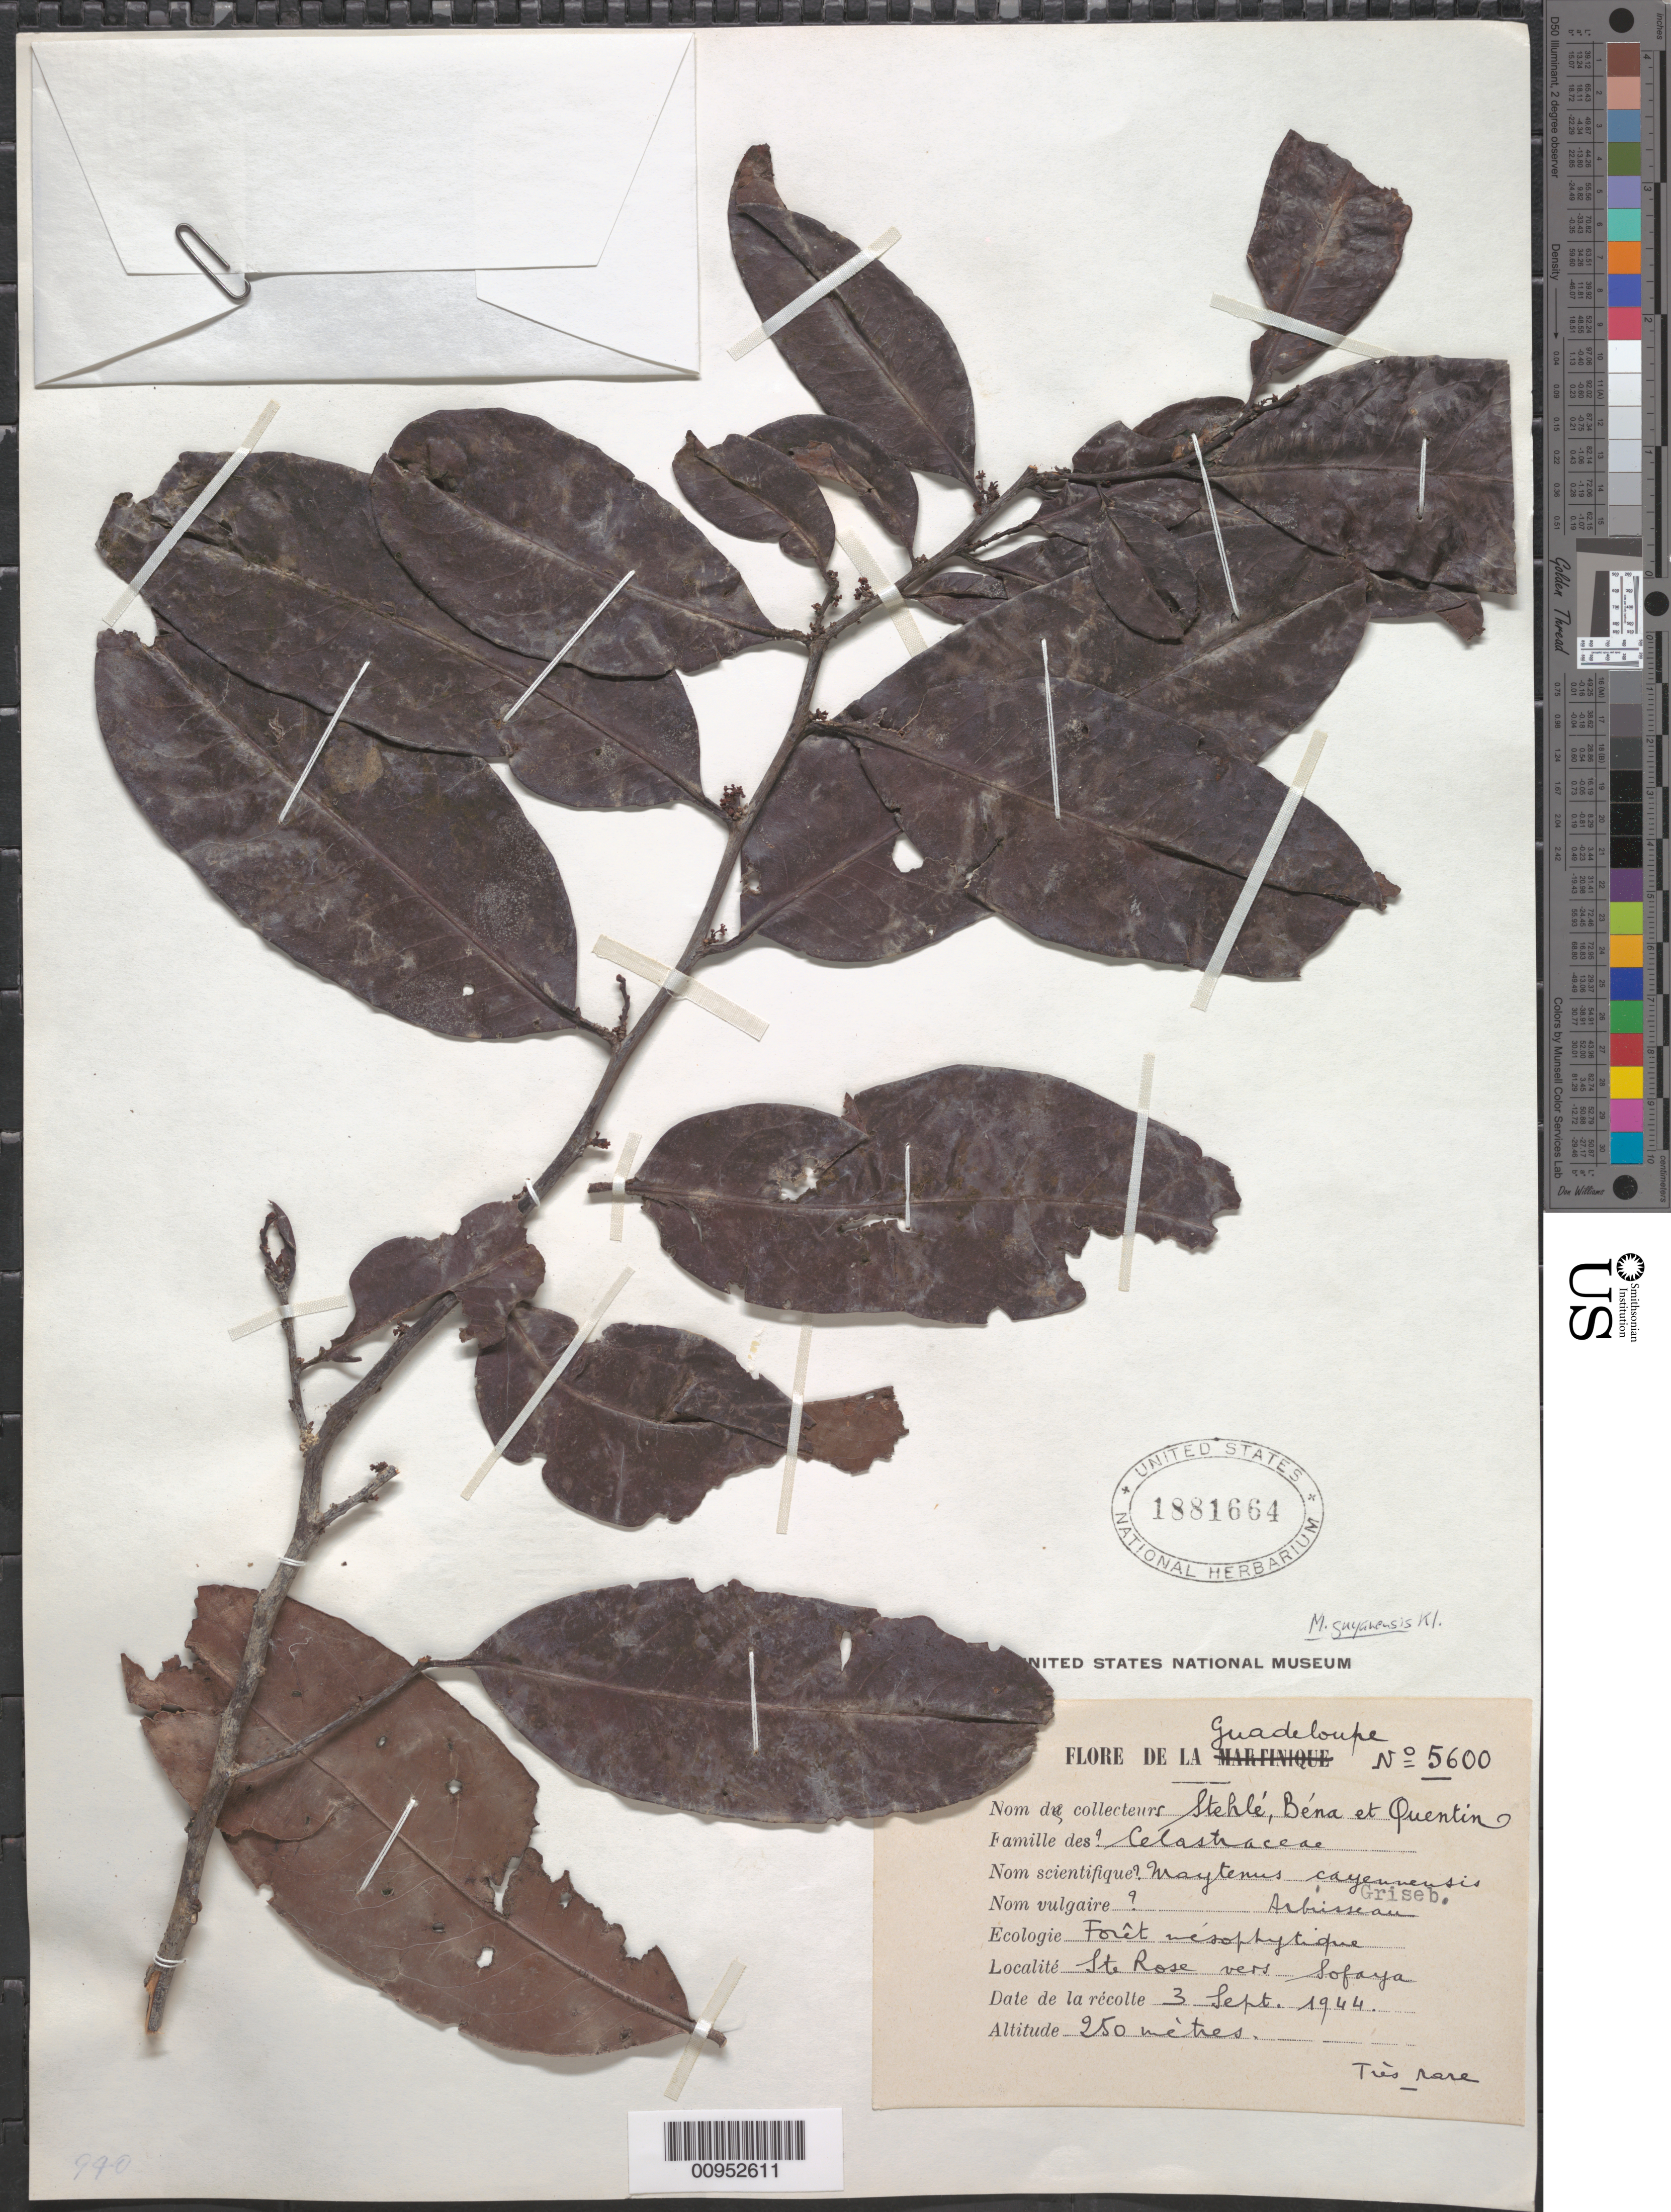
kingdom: Plantae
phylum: Tracheophyta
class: Magnoliopsida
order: Celastrales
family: Celastraceae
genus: Maytenus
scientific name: Maytenus guianensis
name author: Klotzsch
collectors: H. Stehlé, R. Quentin & P. Bena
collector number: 5600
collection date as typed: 03 Sep 1944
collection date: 1944-09-03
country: Guadeloupe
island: Basse Terre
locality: Ste. Rose vers Sofaya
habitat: Forêt mésophytique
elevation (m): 250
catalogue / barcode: US 1881664